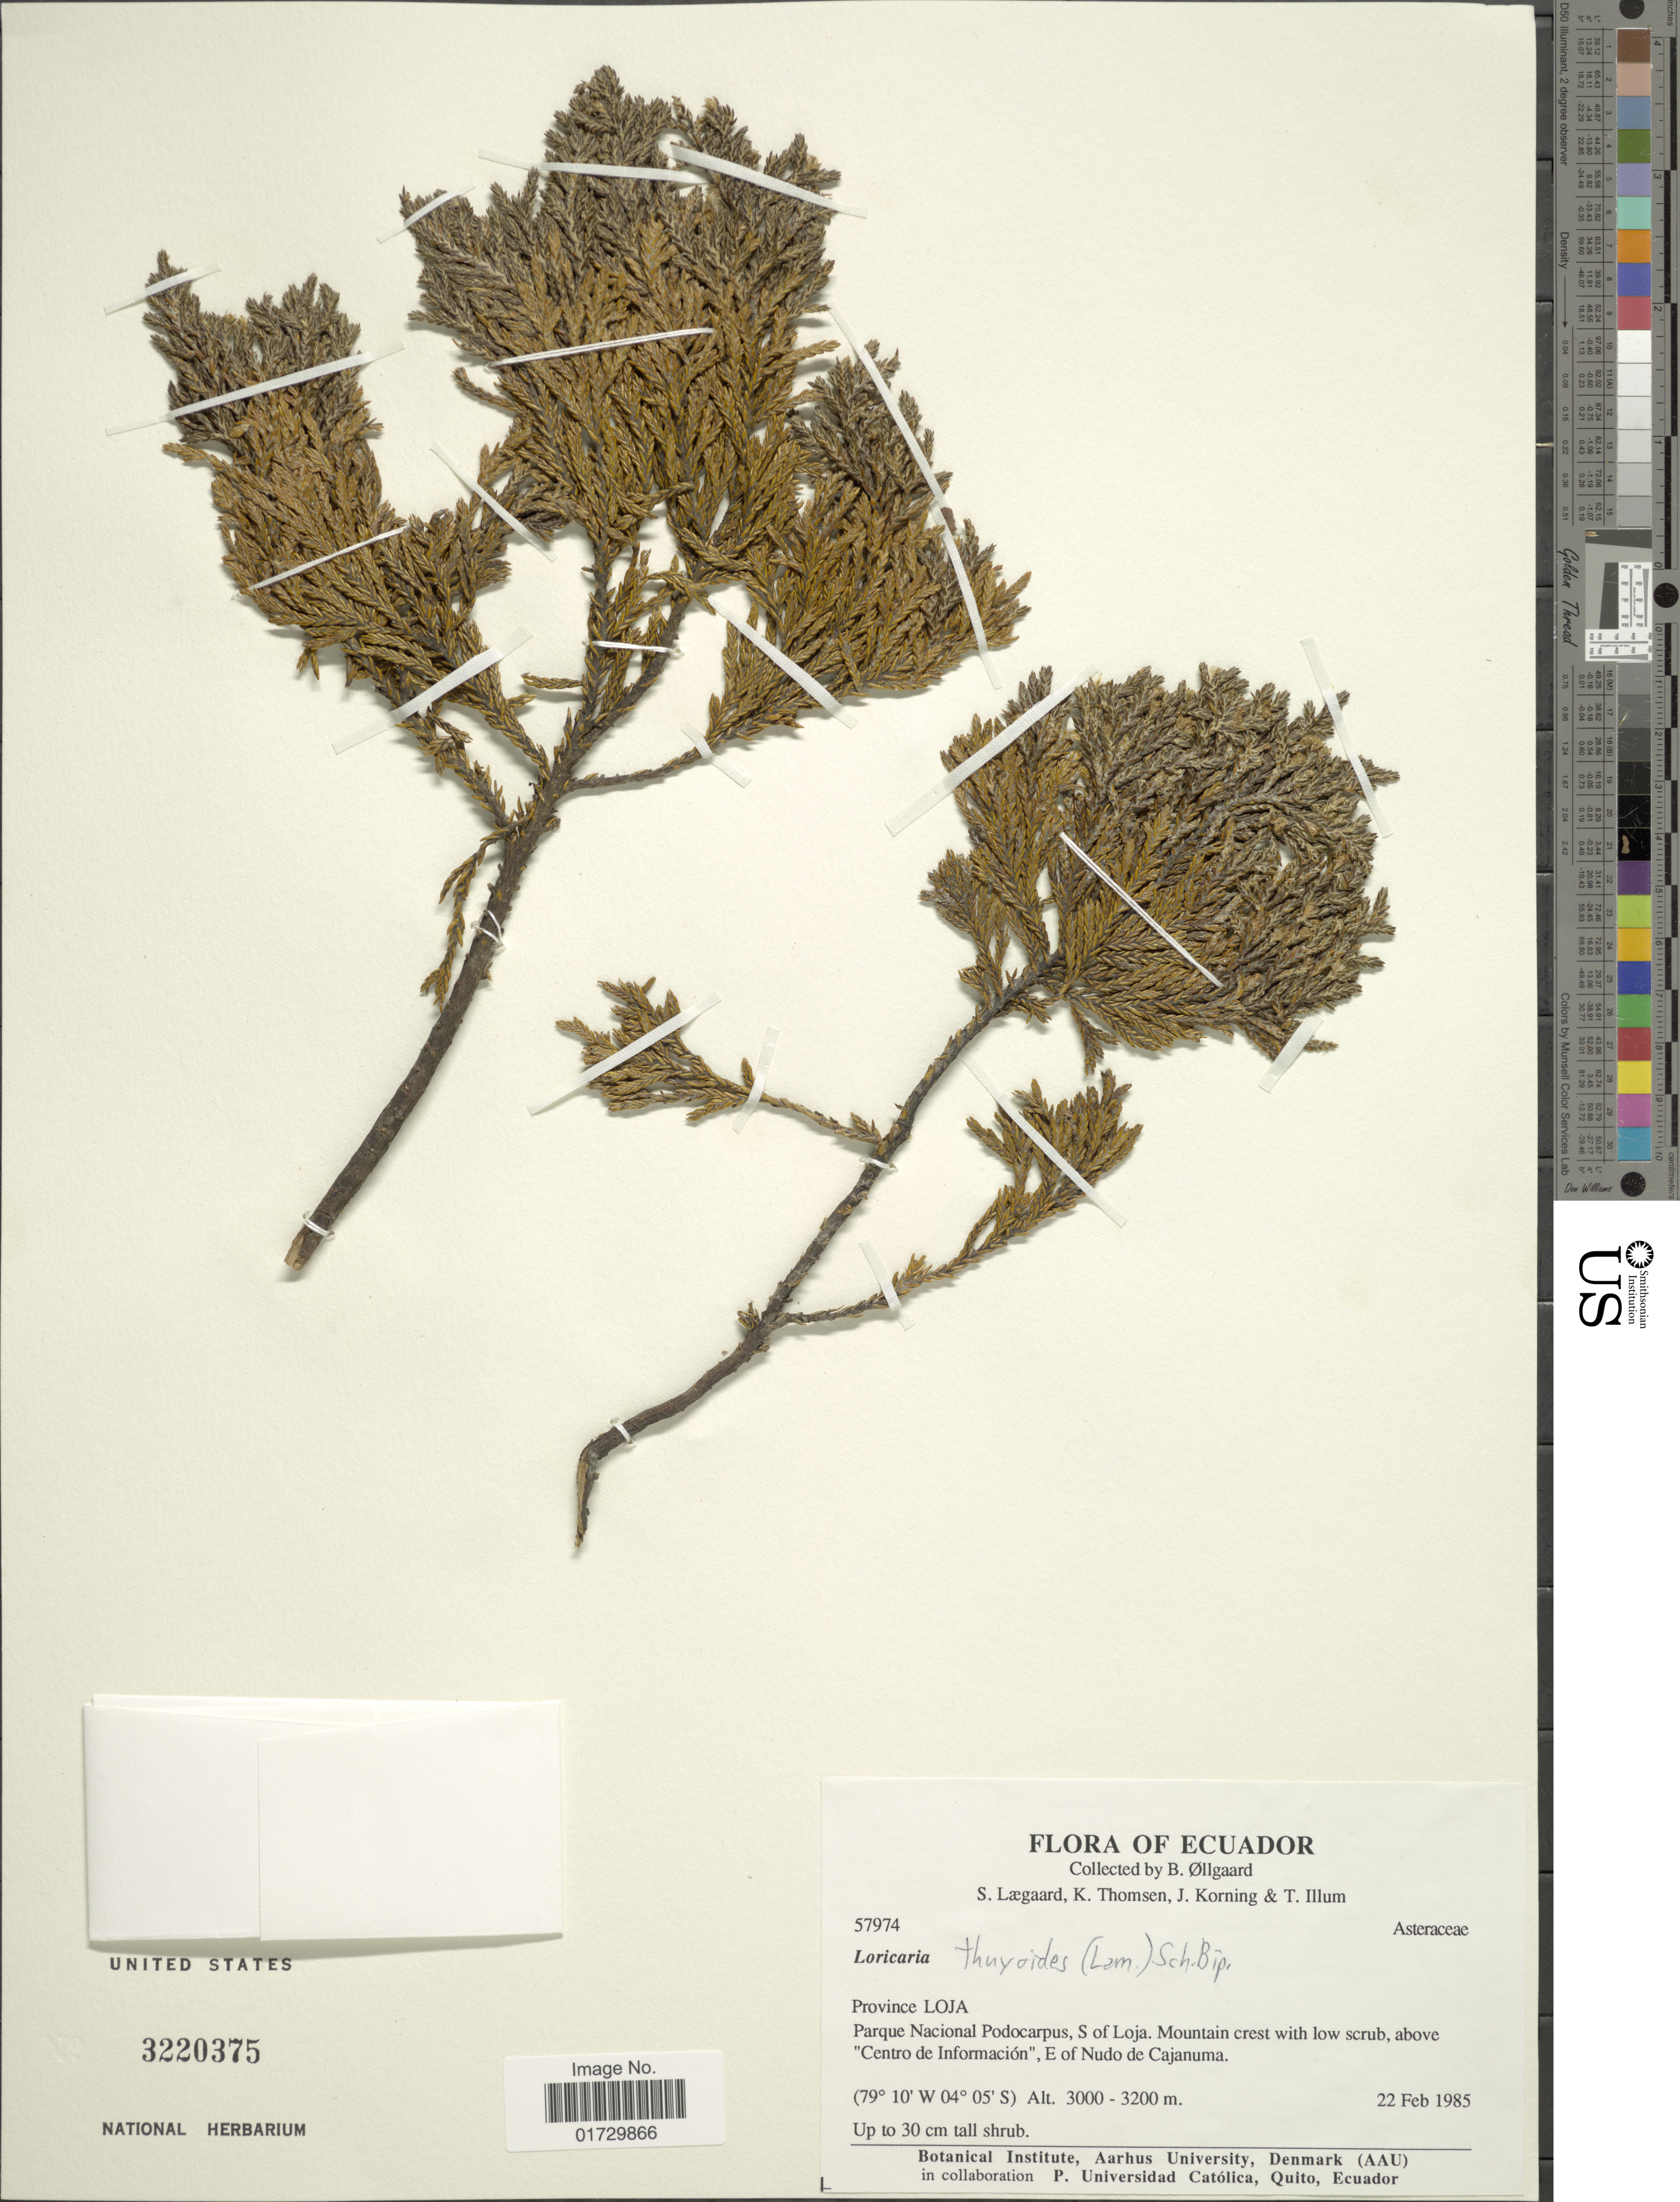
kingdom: Plantae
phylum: Tracheophyta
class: Magnoliopsida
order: Asterales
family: Asteraceae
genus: Loricaria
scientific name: Loricaria thuyoides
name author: (Lam.) Sch. Bip.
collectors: B. Øllgaard, S. Lægaard, K. Thomsen, J. Korning & T. Illum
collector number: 57974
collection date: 1985-02-22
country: Ecuador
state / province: Loja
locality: Parque Nacional Podocarpus, S of Loja. Mountain crest with low scrub, above "Centro de Informacion" , E of Nudo de Cajanuma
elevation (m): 3000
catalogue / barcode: US 3220375